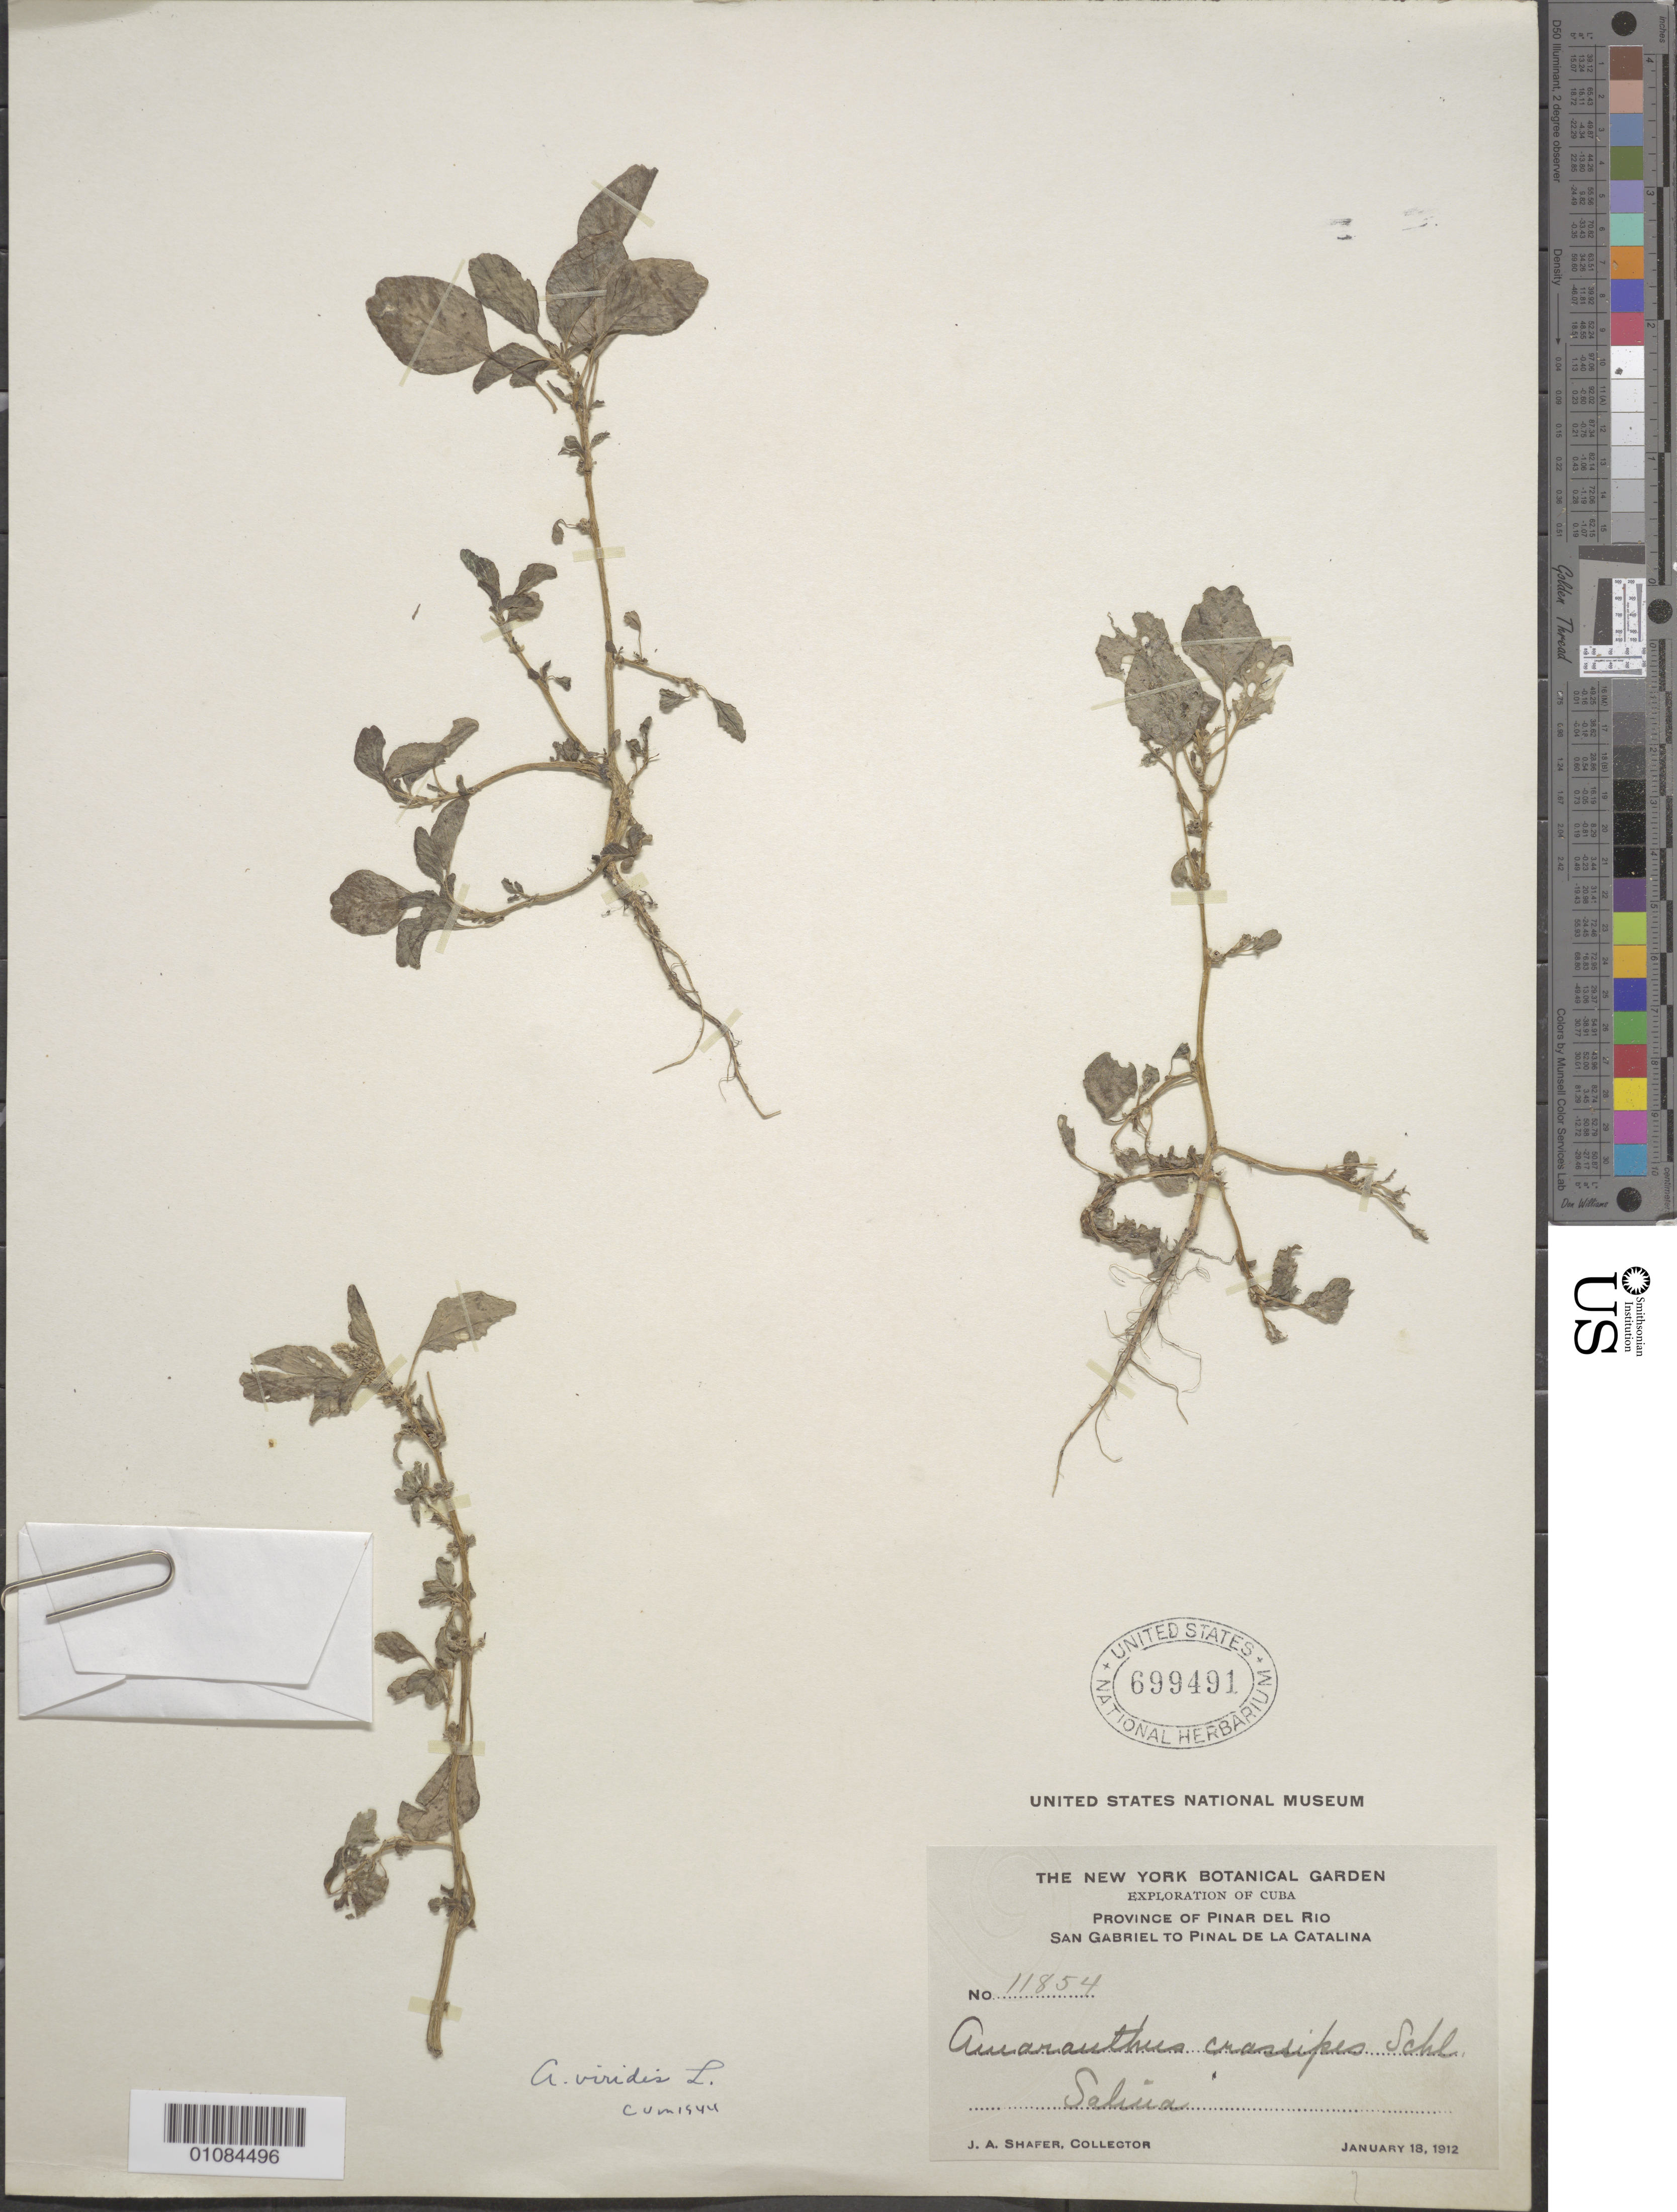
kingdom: Plantae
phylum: Tracheophyta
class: Magnoliopsida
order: Caryophyllales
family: Amaranthaceae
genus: Amaranthus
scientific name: Amaranthus viridis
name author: L.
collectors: J. A. Shafer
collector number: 11854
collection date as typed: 18 Jan 1912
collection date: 1912-01-18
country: Cuba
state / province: Pinar del Rio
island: Cuba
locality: San Gabriel to Pinal de la Catalinea Salina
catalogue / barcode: US 699491